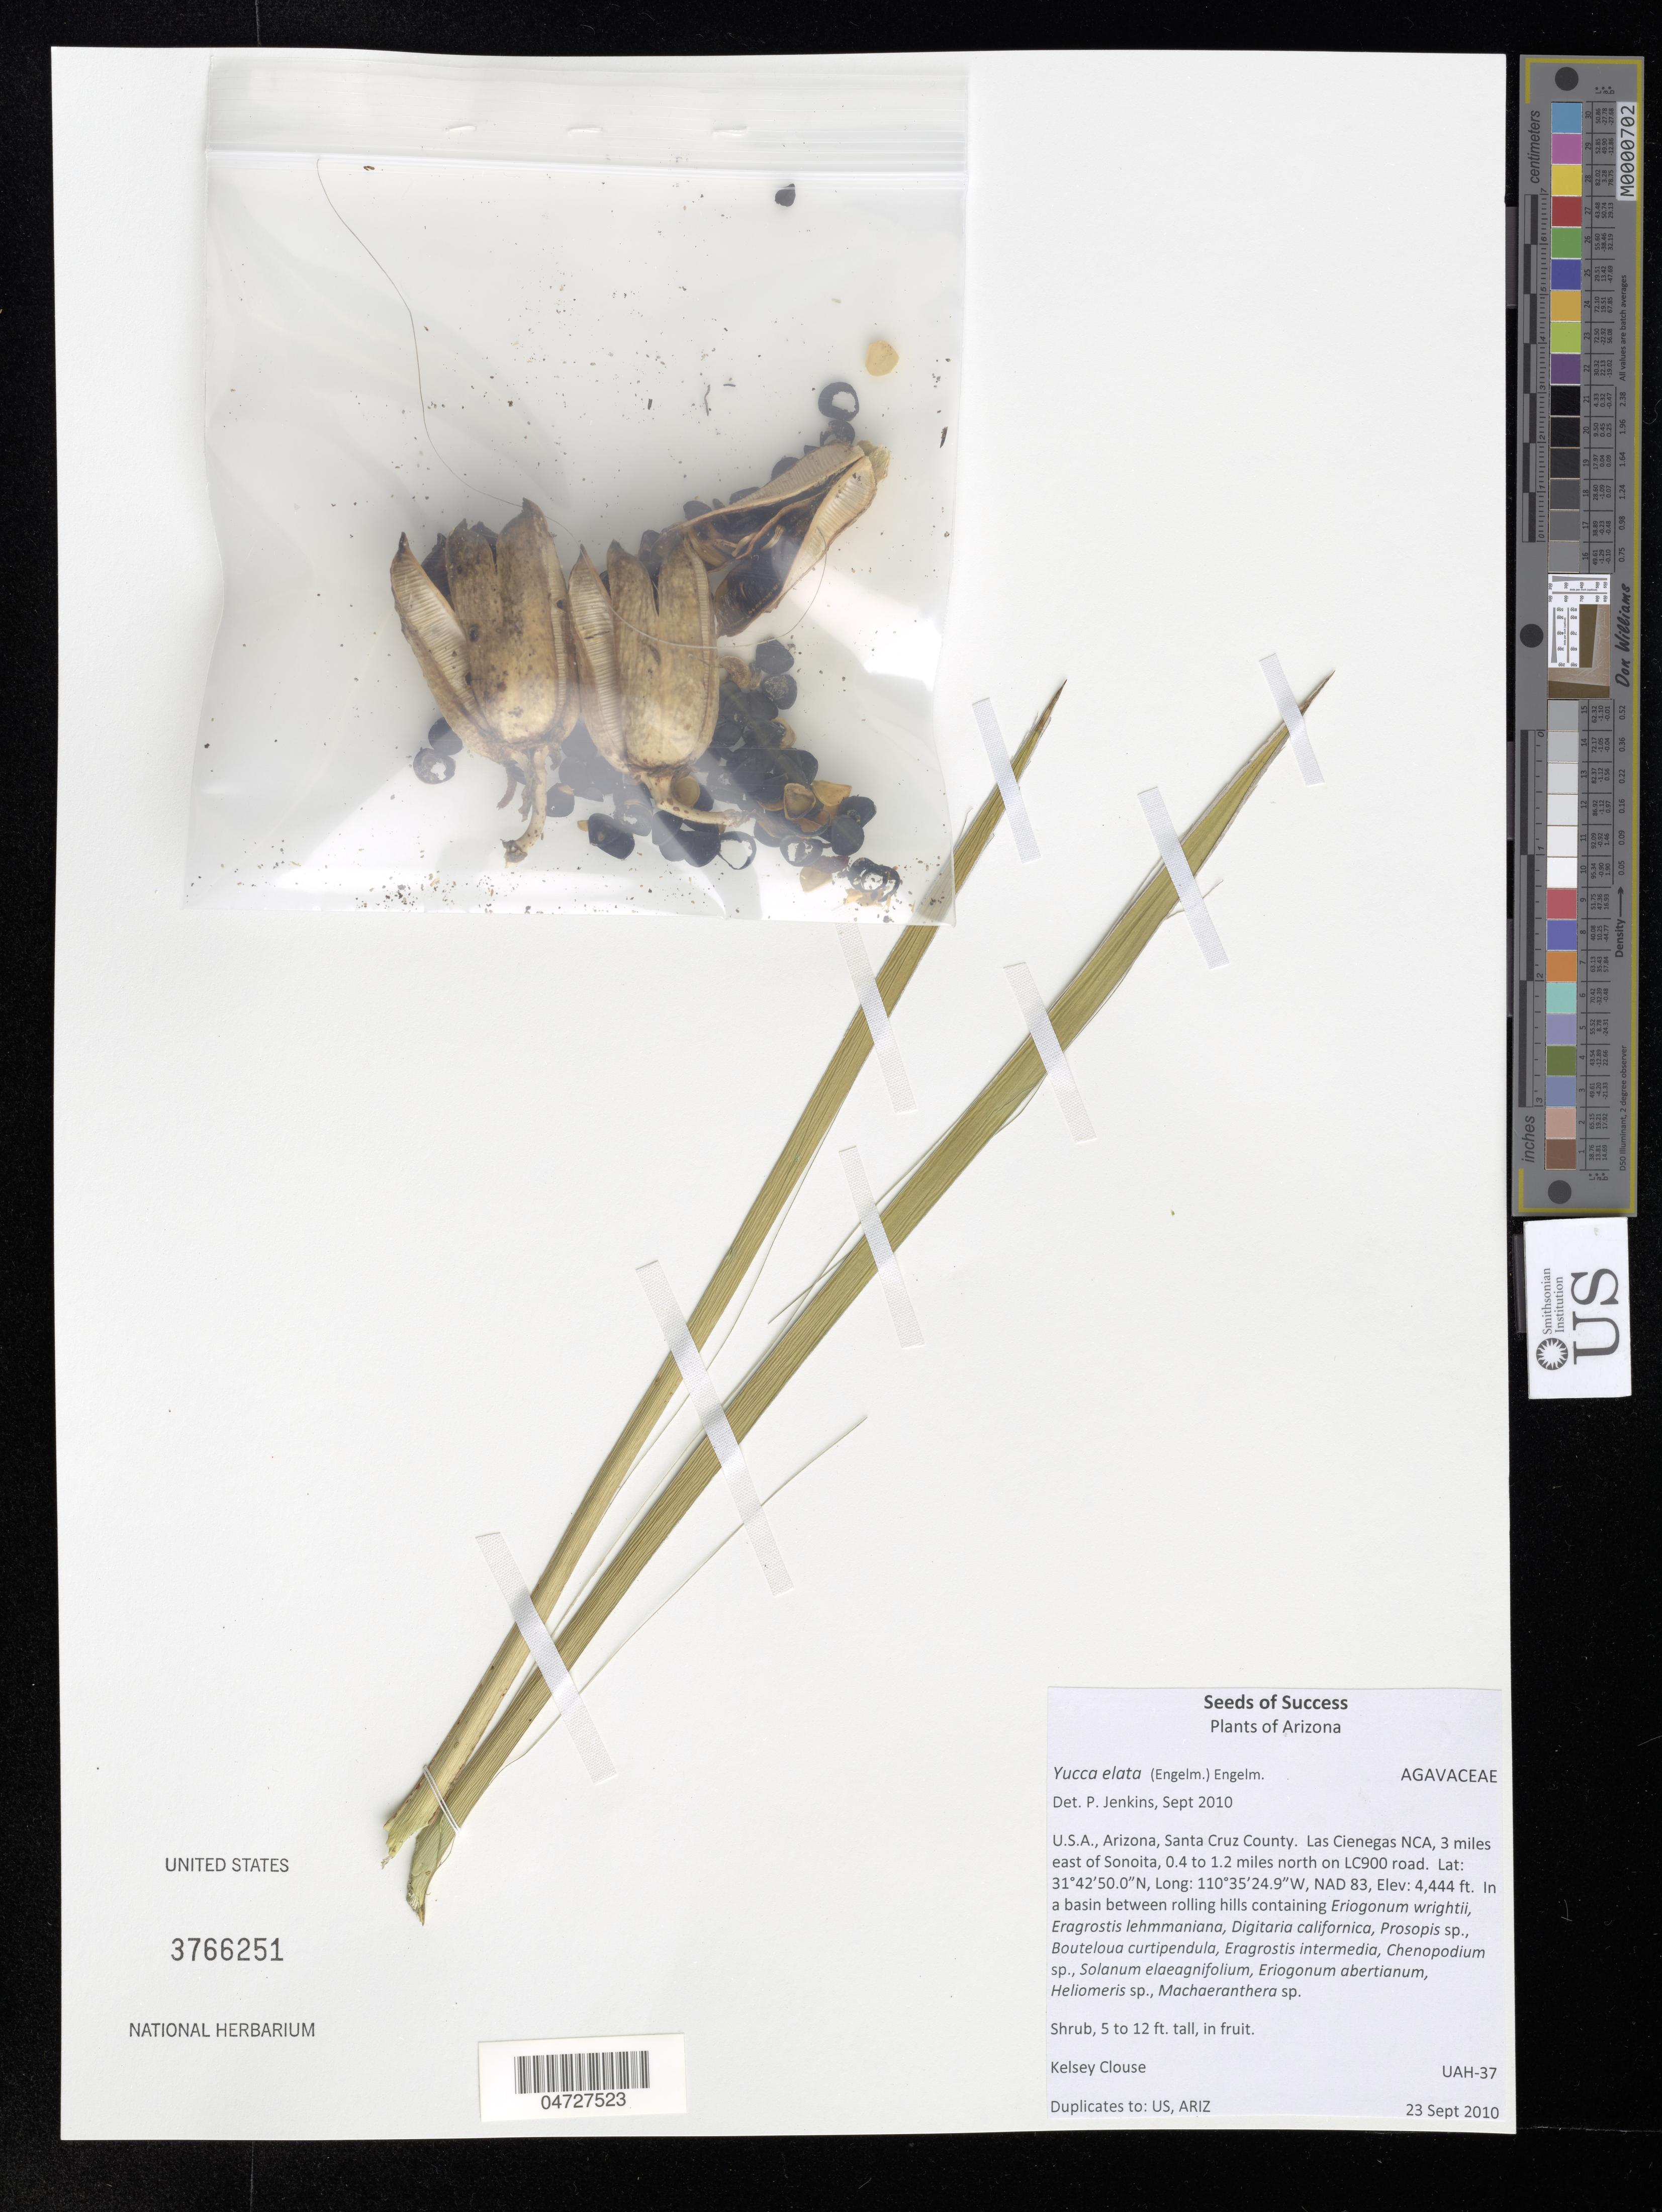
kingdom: Plantae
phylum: Tracheophyta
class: Liliopsida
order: Asparagales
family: Asparagaceae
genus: Yucca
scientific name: Yucca elata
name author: (Engelm.) Engelm.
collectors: K. Clouse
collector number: UAH-37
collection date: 2010-09-23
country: United States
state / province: Arizona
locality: Santa Cruz County. Las Cienegas NCA, 3 miles east of Sonoita, 0.4 to 1.2 miles north on LC900 road.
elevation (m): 1355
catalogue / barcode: US 3766251